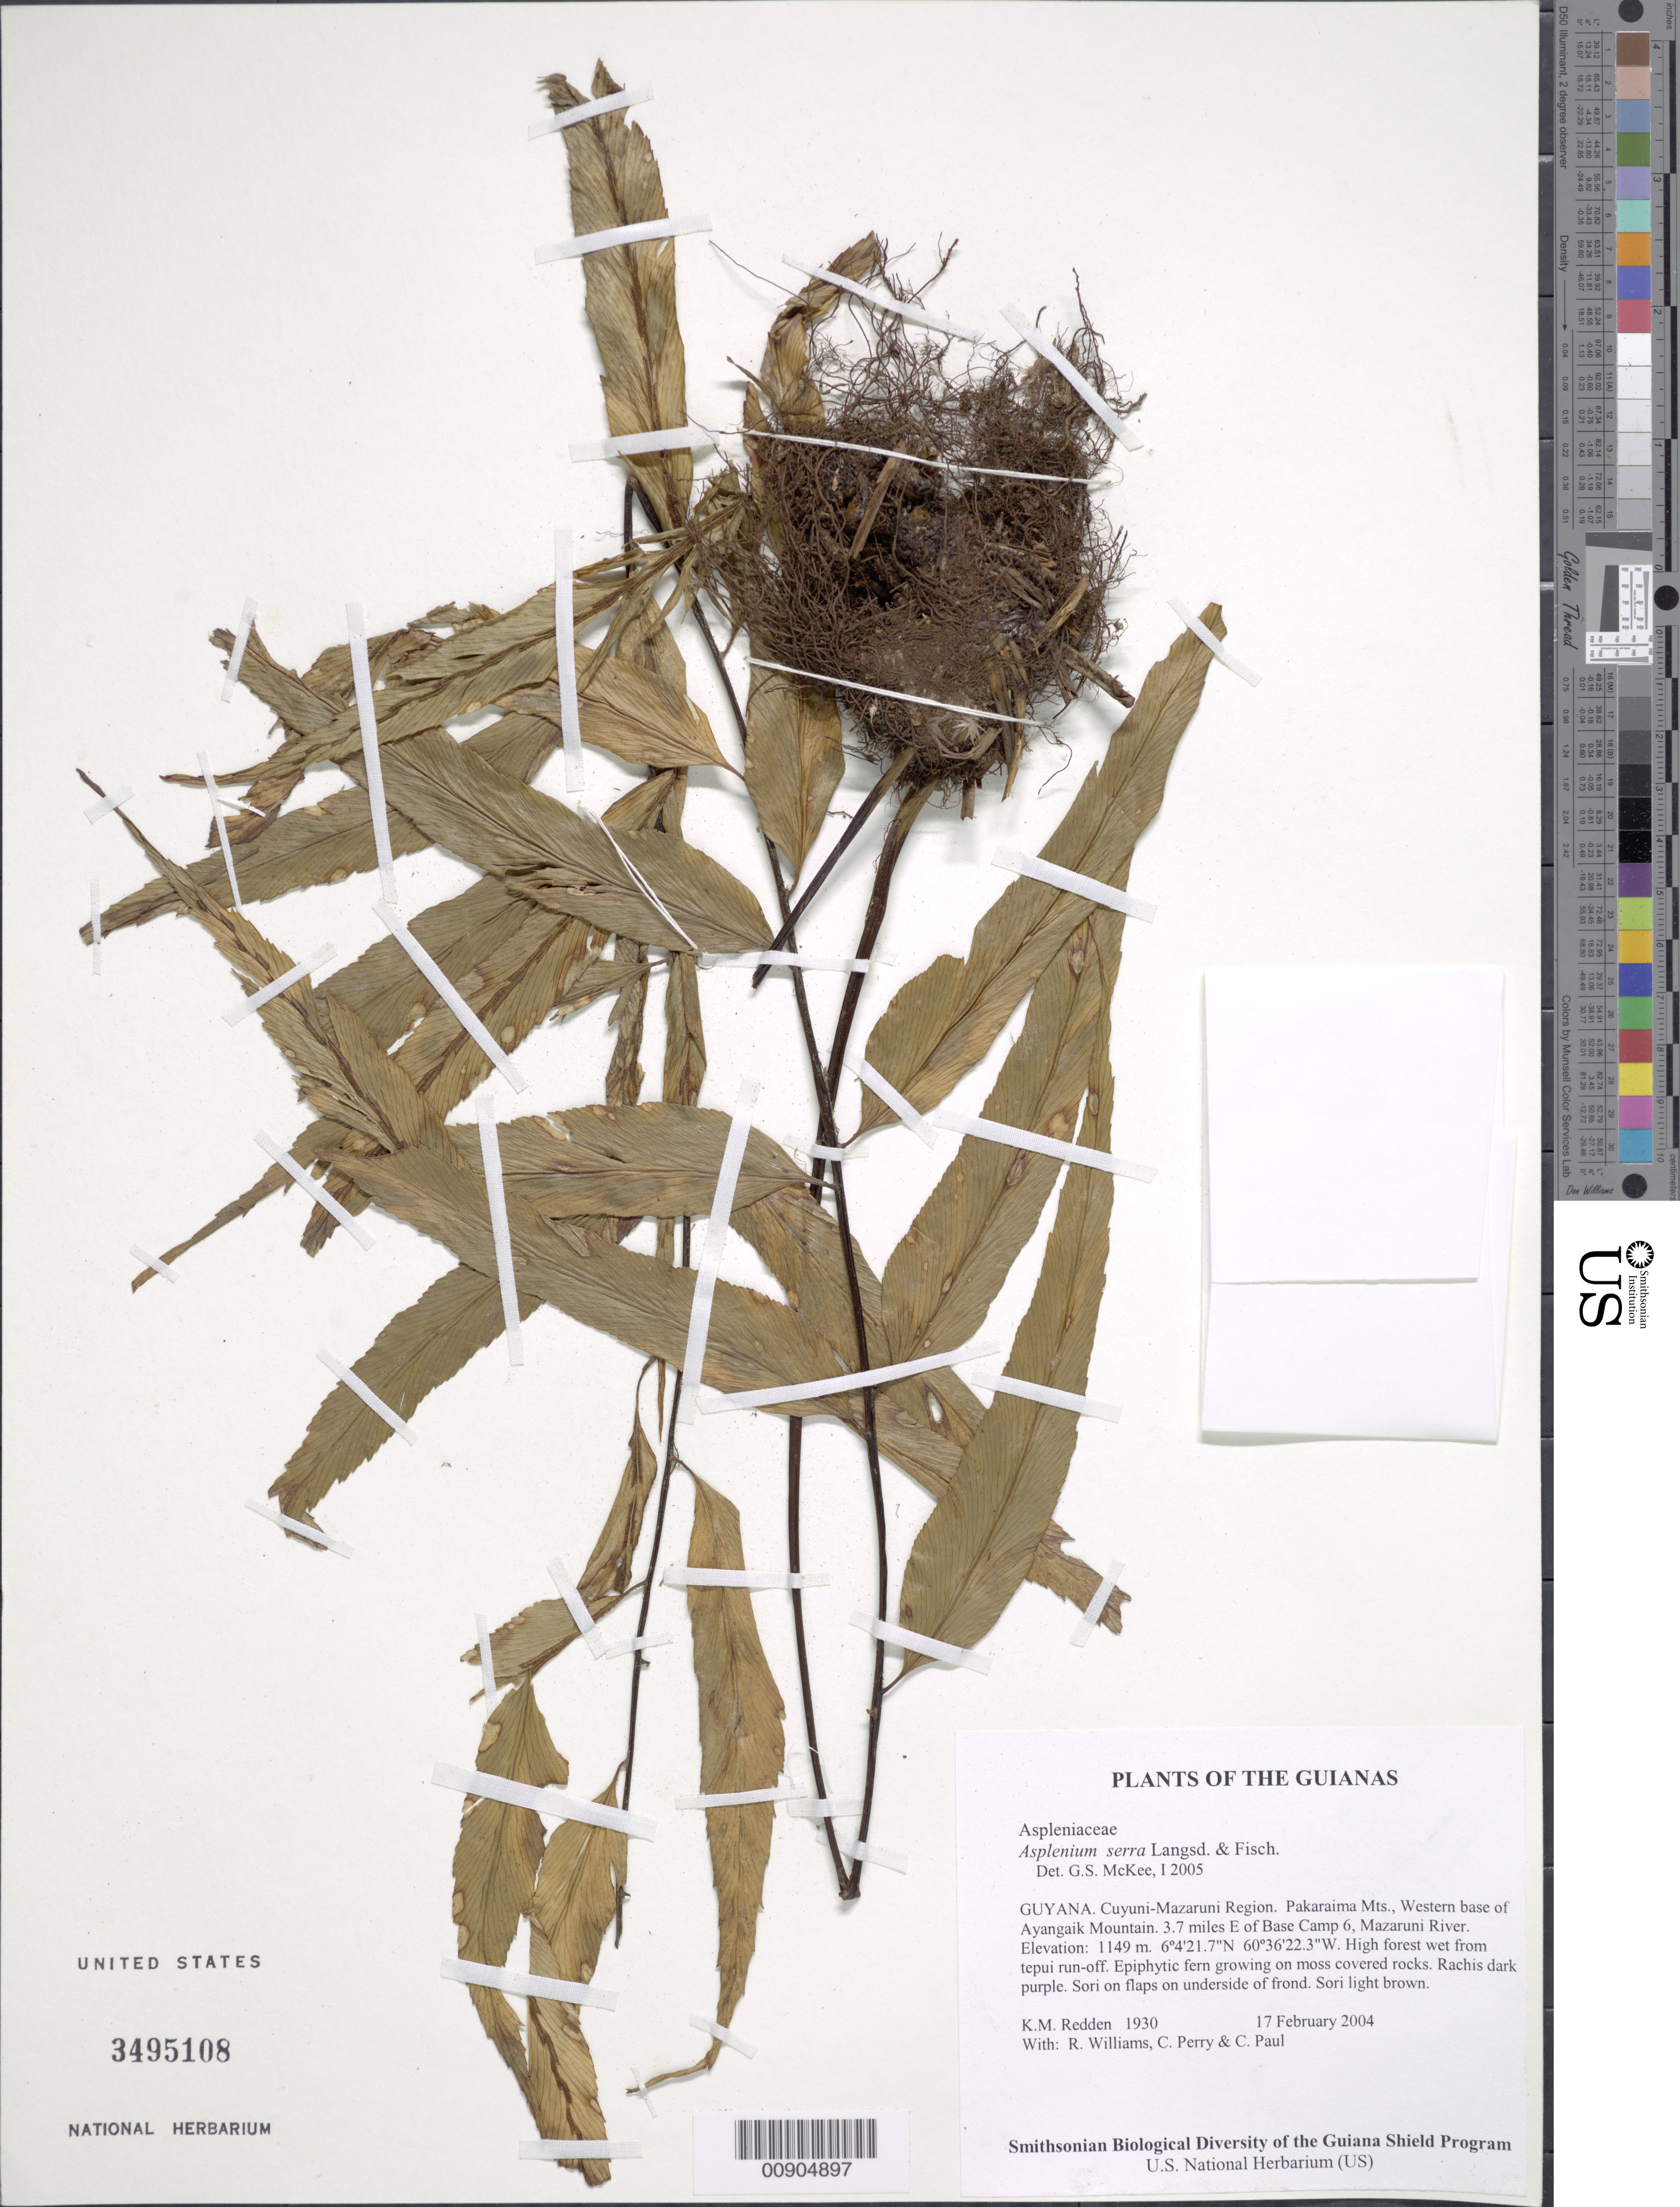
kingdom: Plantae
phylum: Tracheophyta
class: Polypodiopsida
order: Polypodiales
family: Aspleniaceae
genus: Asplenium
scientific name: Asplenium serra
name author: Langsd. & Fisch.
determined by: McKee, G. S., (US), NMNH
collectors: K. M. Redden, R. Williams, C. Perry & C. Paul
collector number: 1930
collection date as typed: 17 February 2004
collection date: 2004-02-17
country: Guyana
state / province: Cuyuni-Mazaruni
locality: Pakaraima Mts., Western base of Ayangaik Mountain. 3.7 miles E of Base Camp 6, Mazaruni River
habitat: High forest wet from tepui run-off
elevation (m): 1149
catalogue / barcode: US 3495108